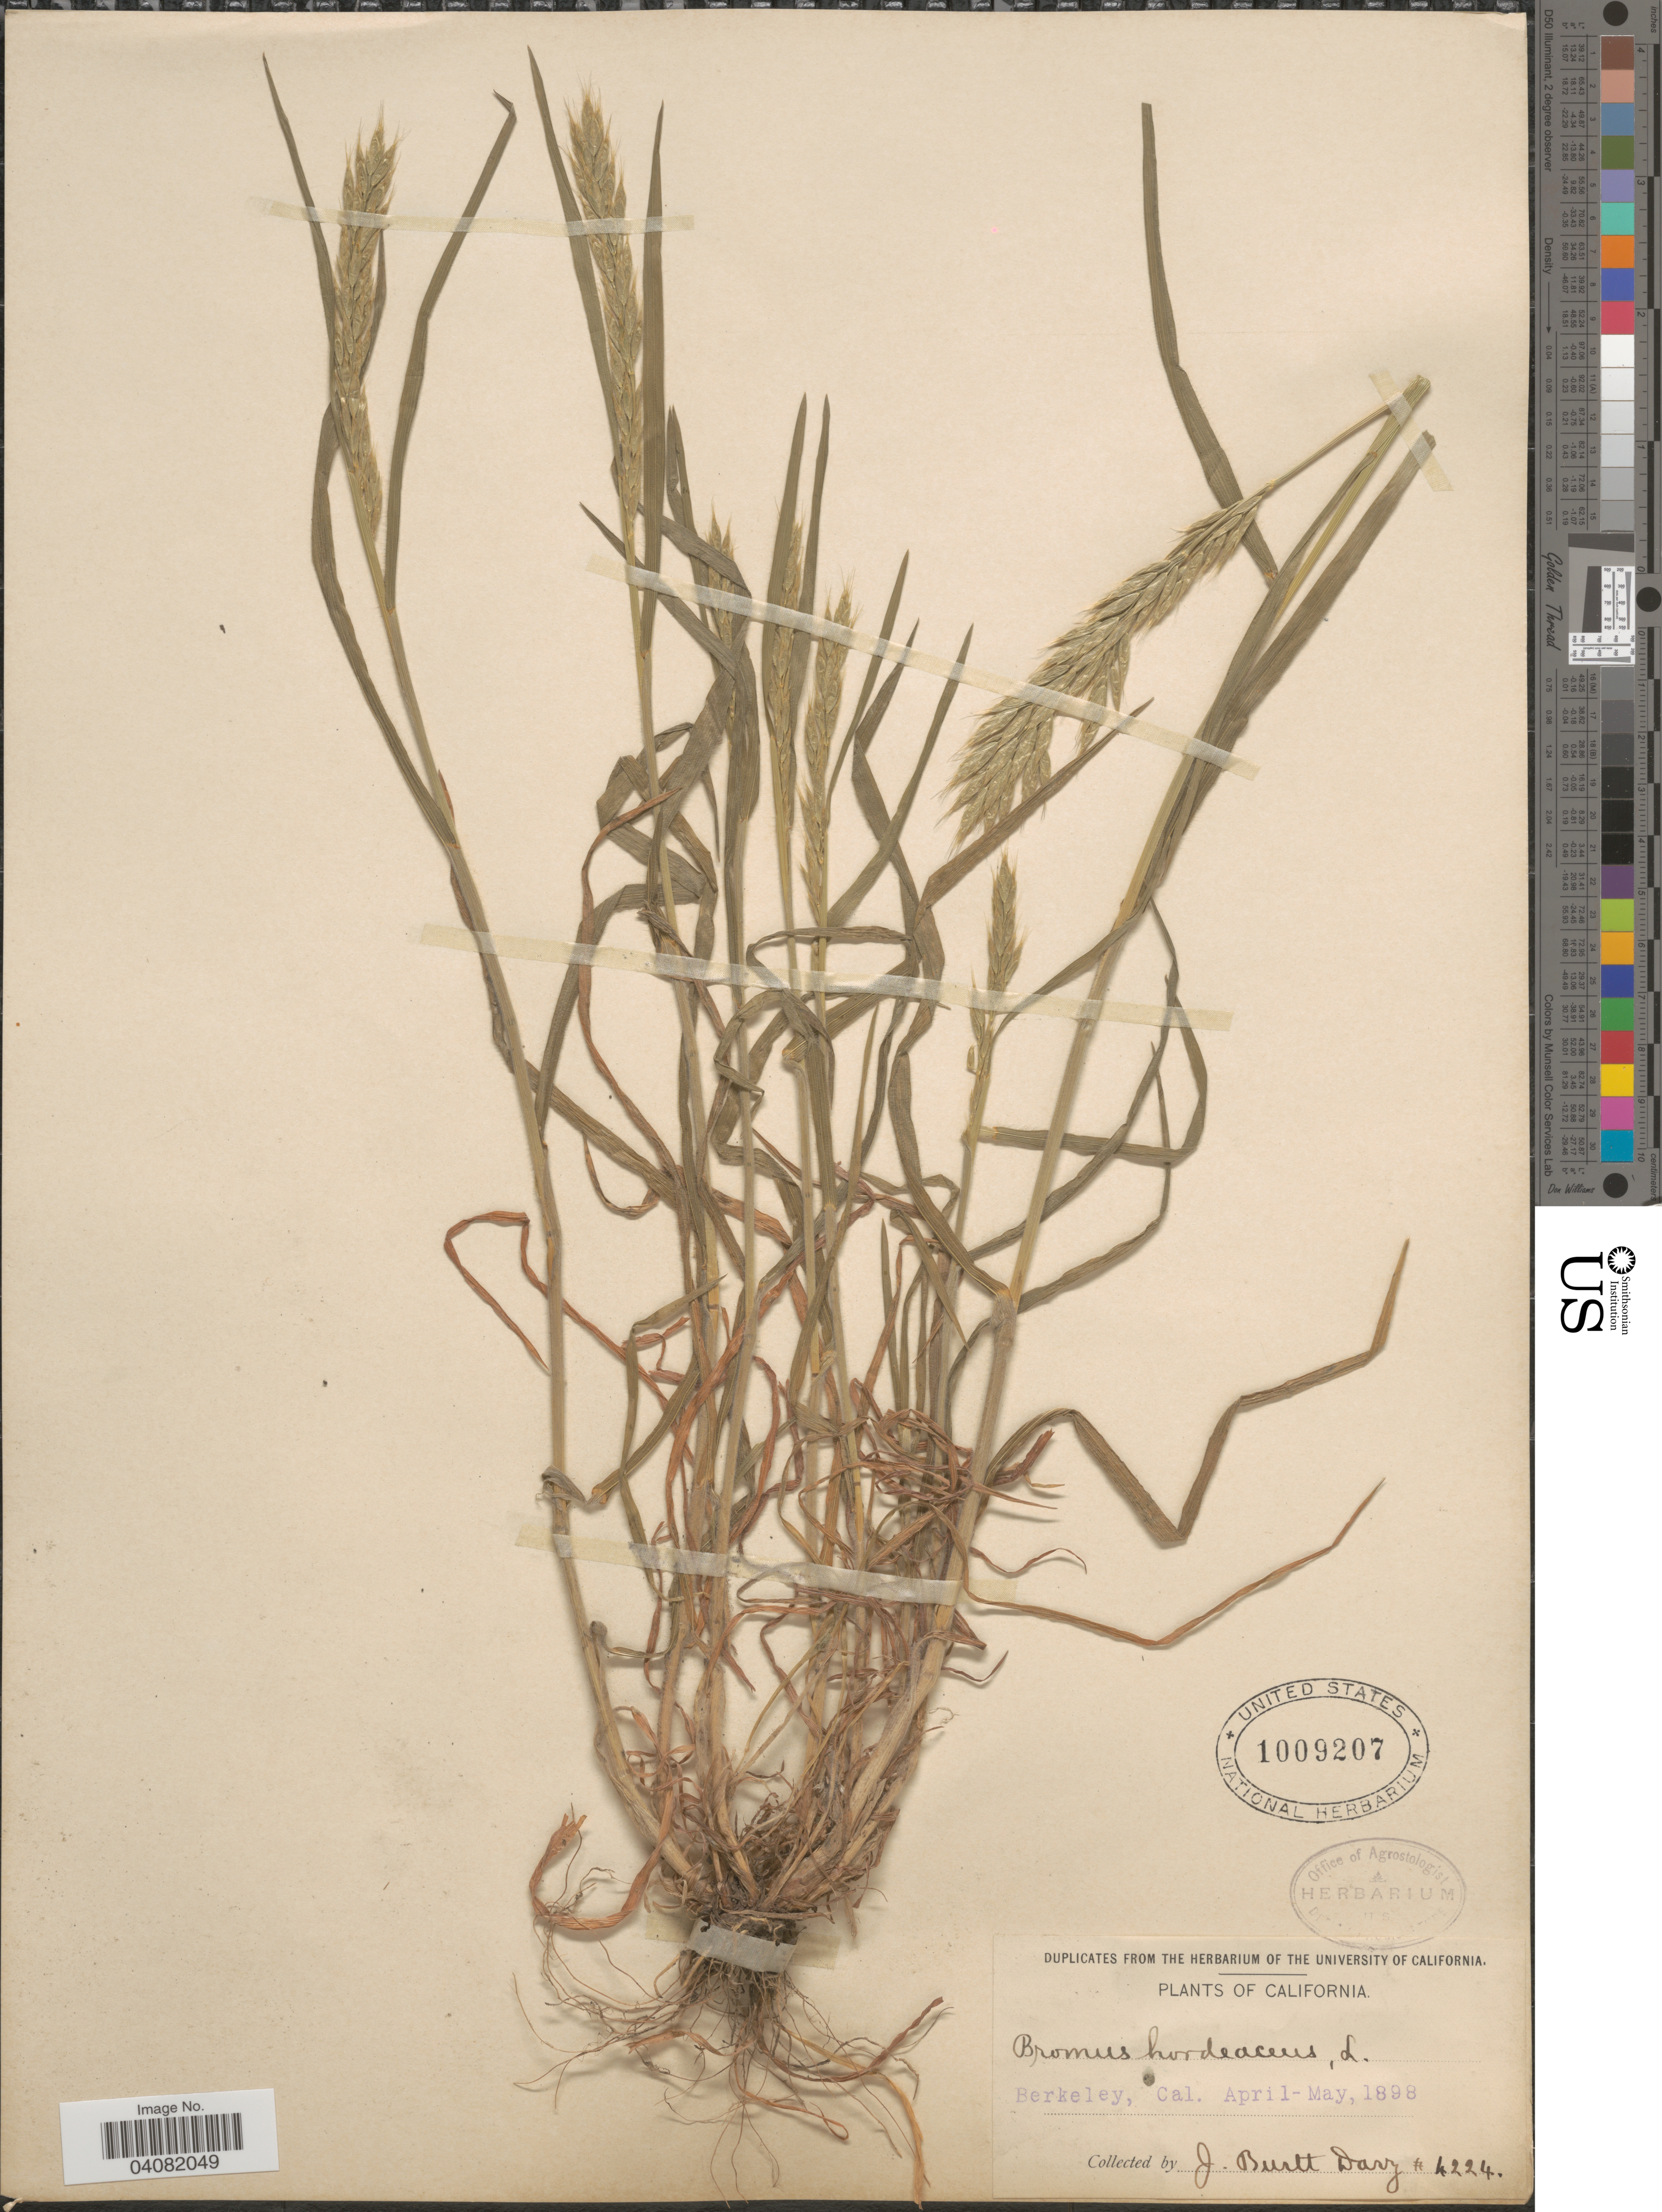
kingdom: Plantae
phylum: Tracheophyta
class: Liliopsida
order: Poales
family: Poaceae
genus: Bromus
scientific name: Bromus hordeaceus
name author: L.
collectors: J. Burtt Davy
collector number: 4224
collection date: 1898-04/1898-05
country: United States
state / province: California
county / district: Alameda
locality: Berkeley.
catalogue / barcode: US 1009207